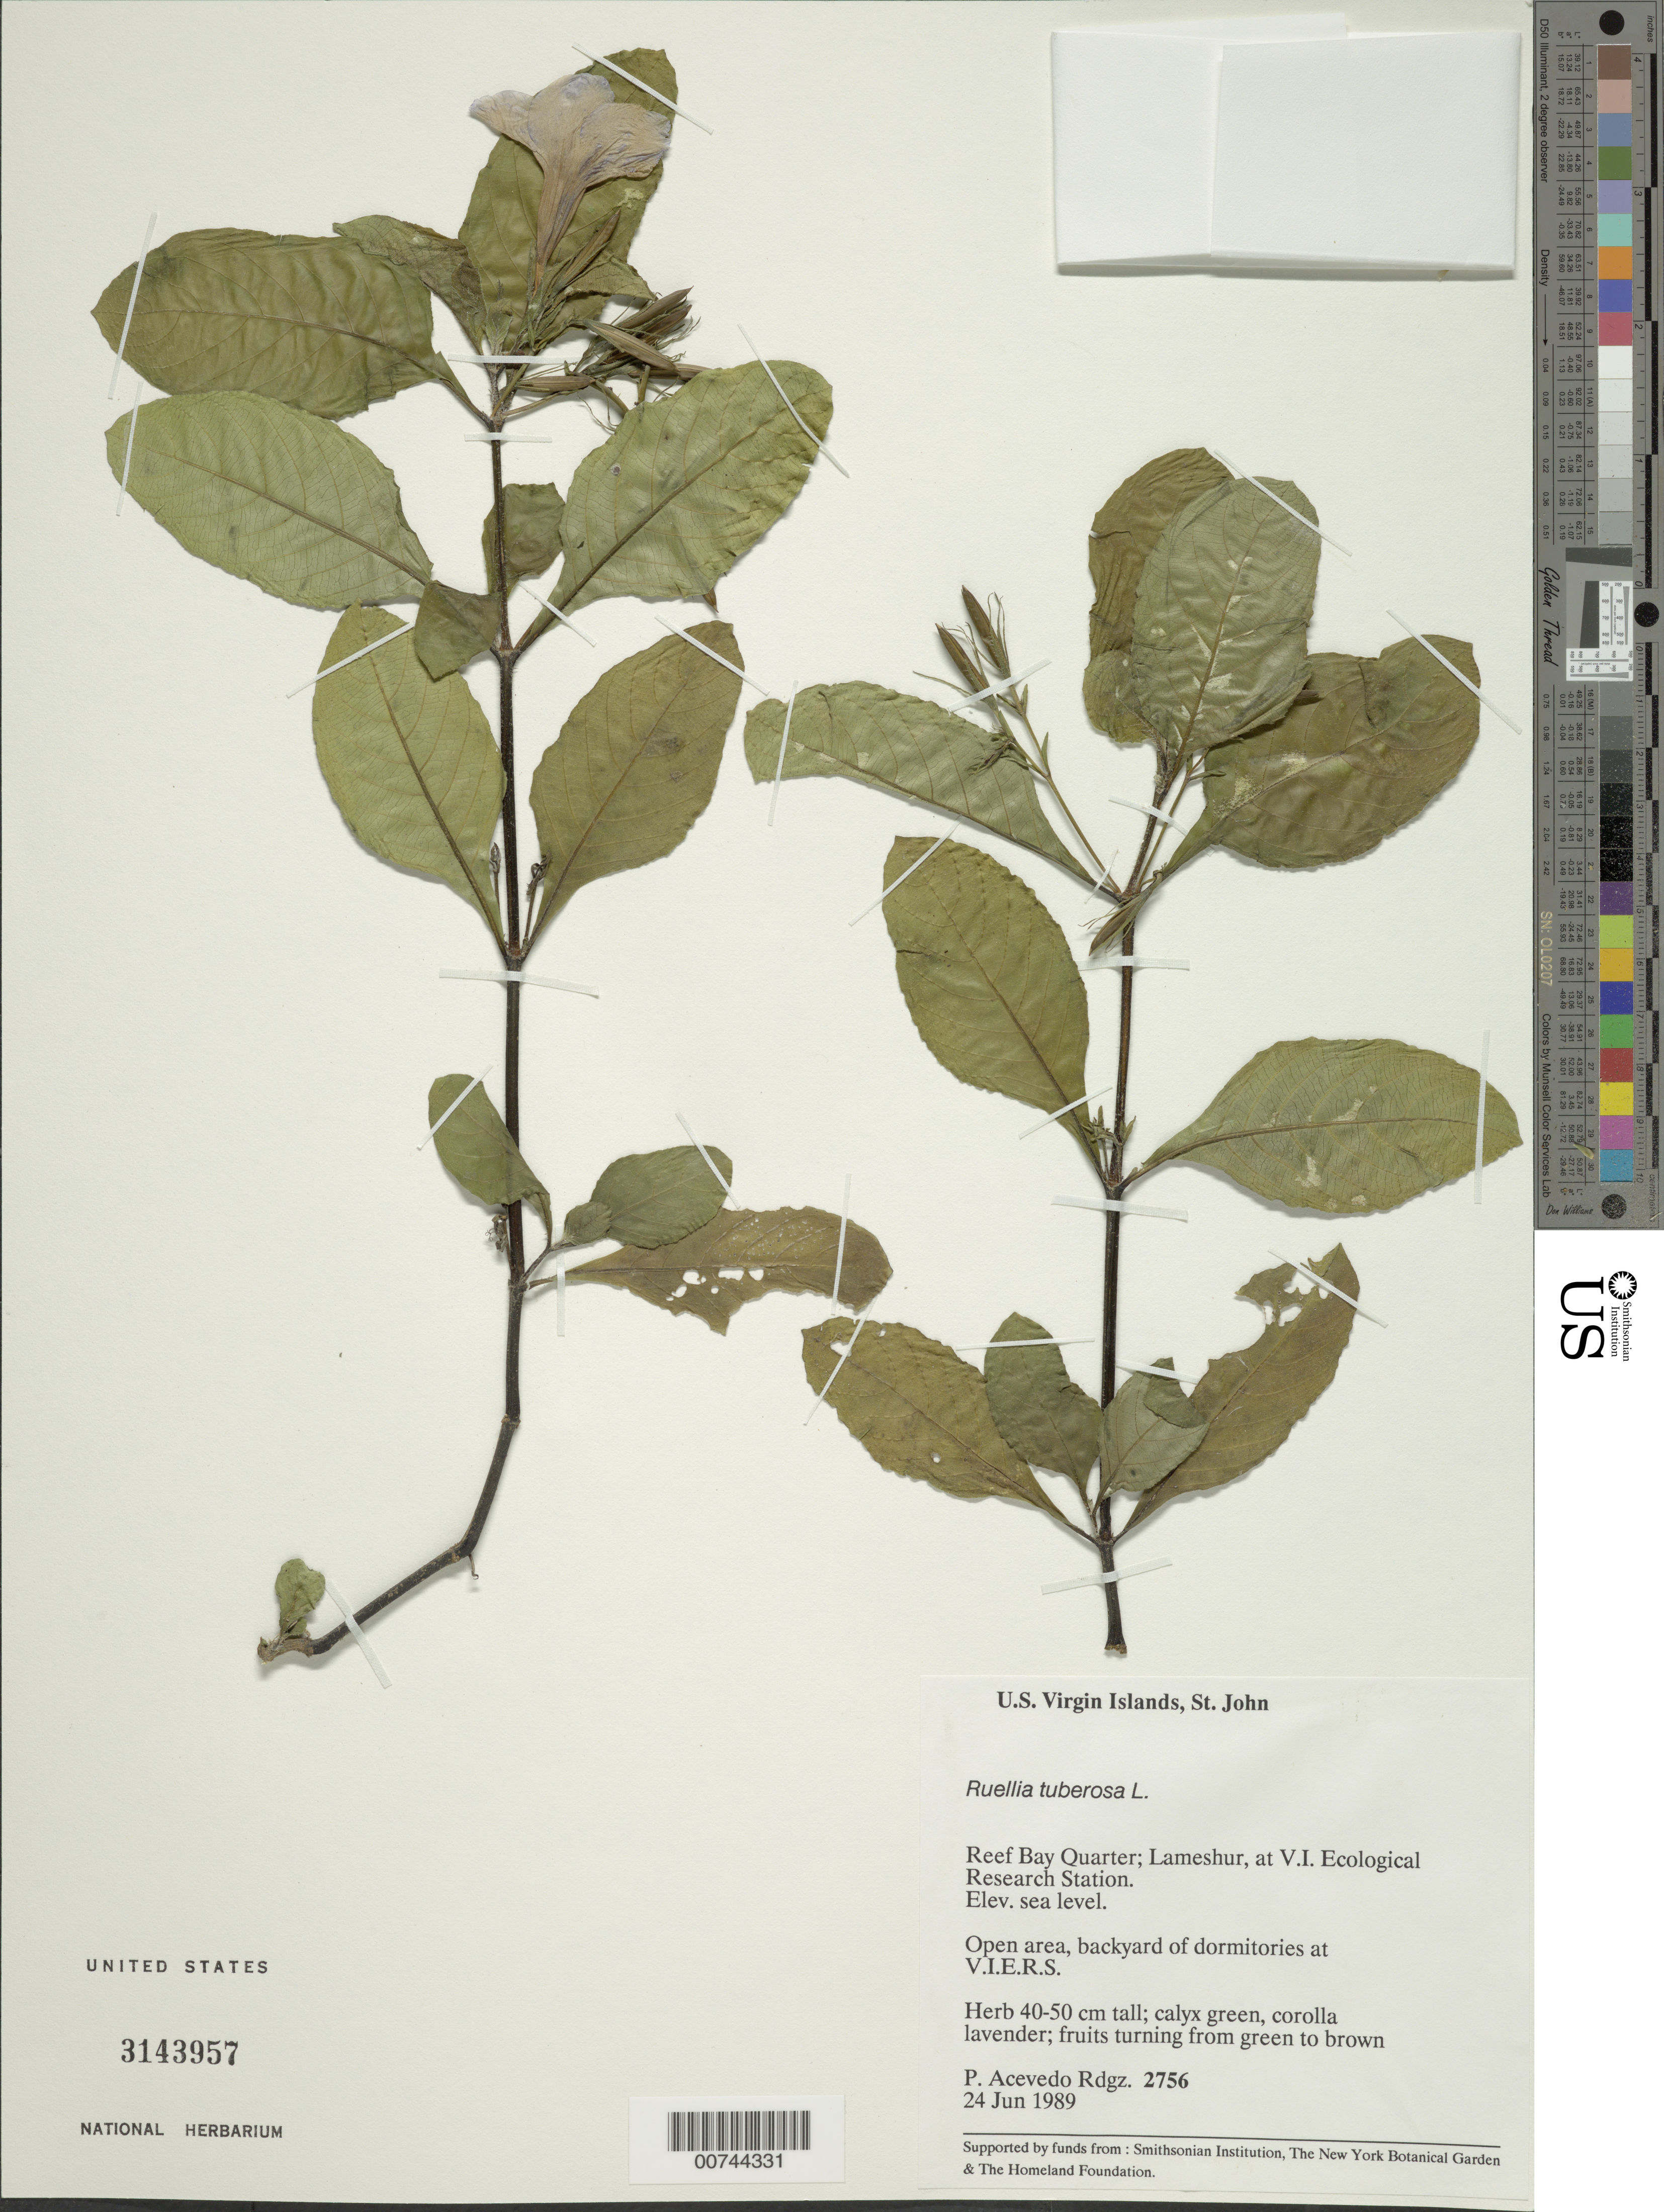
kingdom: Plantae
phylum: Tracheophyta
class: Magnoliopsida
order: Lamiales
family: Acanthaceae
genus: Ruellia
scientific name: Ruellia tuberosa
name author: L.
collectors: P. Acevedo-Rodr.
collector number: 2756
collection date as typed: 24 Jun 1989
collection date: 1989-06-24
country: U.S. Virgin Islands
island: St. John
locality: Reef Bay Quarter, at VIERS.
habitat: Open area close to dormitories.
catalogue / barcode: US 3143957